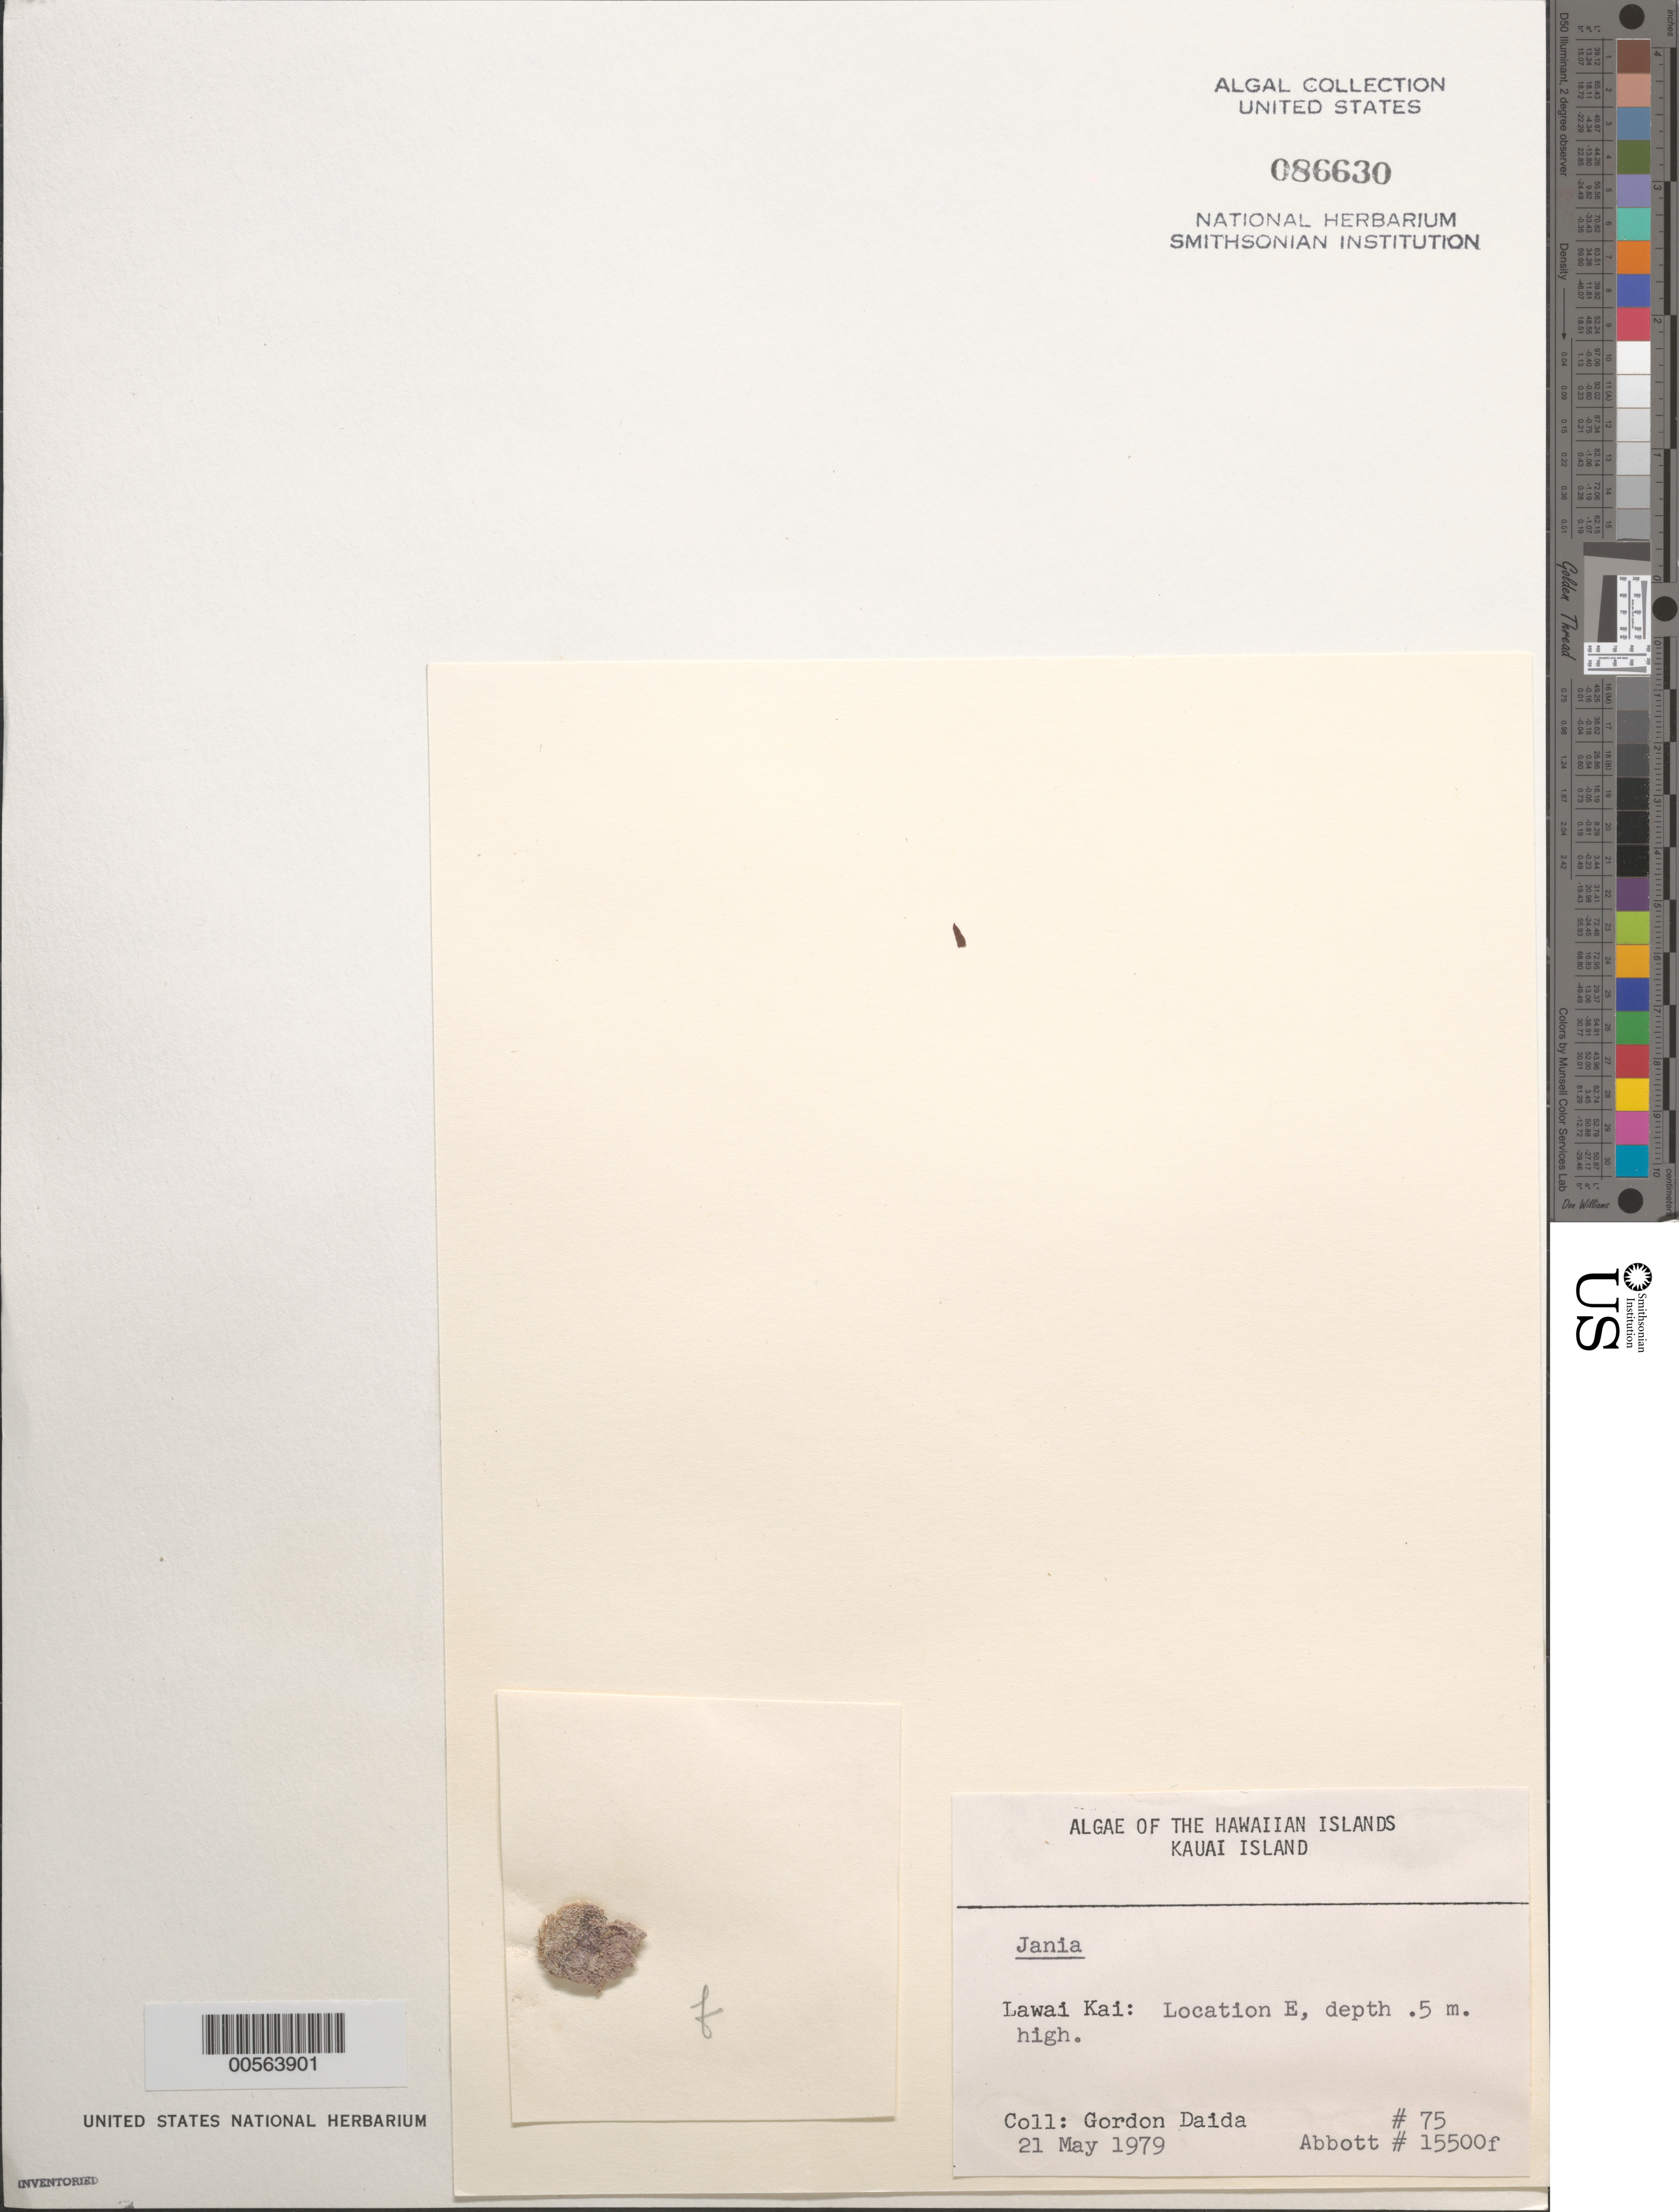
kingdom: Plantae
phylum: Rhodophyta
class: Florideophyceae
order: Corallinales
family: Corallinaceae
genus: Jania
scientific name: Jania sp.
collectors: G. Daida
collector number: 75 & IAA 15500F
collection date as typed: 21 May 1979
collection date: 1979-05-21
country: United States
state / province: Hawaii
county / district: Kauai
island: Kaua'i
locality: Lawai Kai, Location E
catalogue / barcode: US 86630